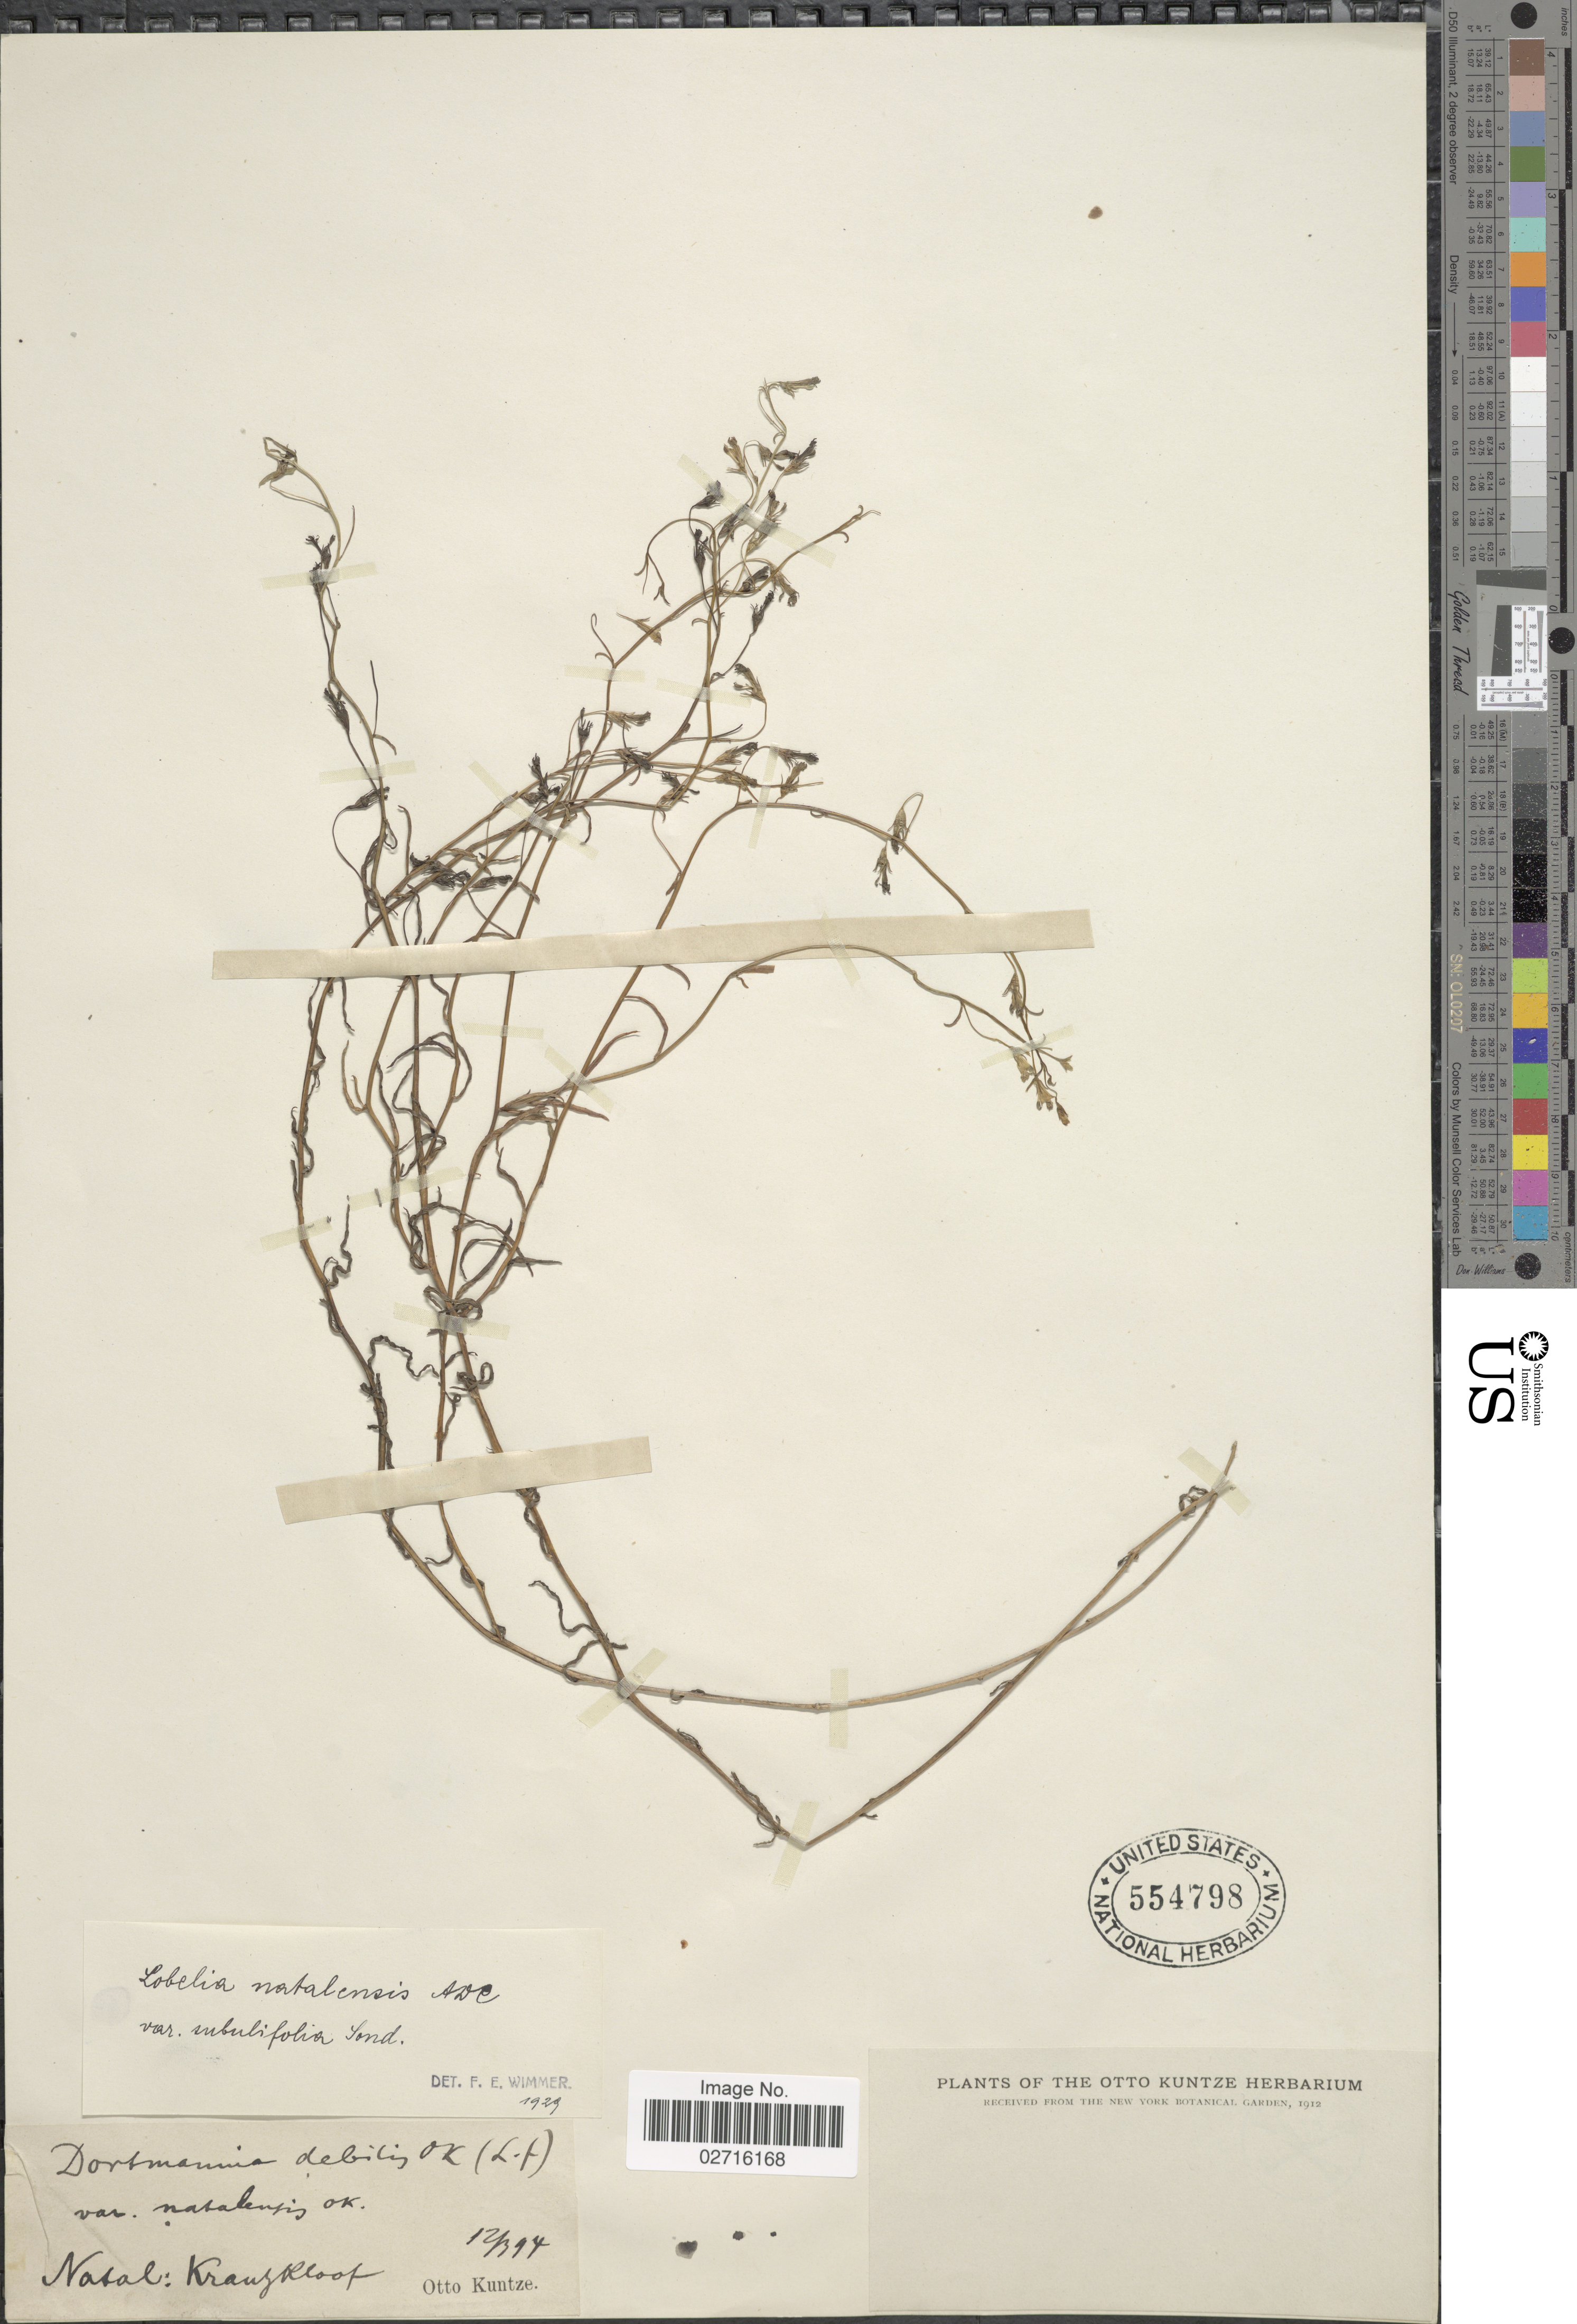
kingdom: Plantae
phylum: Tracheophyta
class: Magnoliopsida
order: Asterales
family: Campanulaceae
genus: Lobelia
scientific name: Lobelia natalensis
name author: A. DC.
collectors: C.E.O. Kuntze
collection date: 1894-03-12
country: South Africa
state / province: KwaZulu-Natal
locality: Natal: Kranzkloof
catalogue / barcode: US 554798